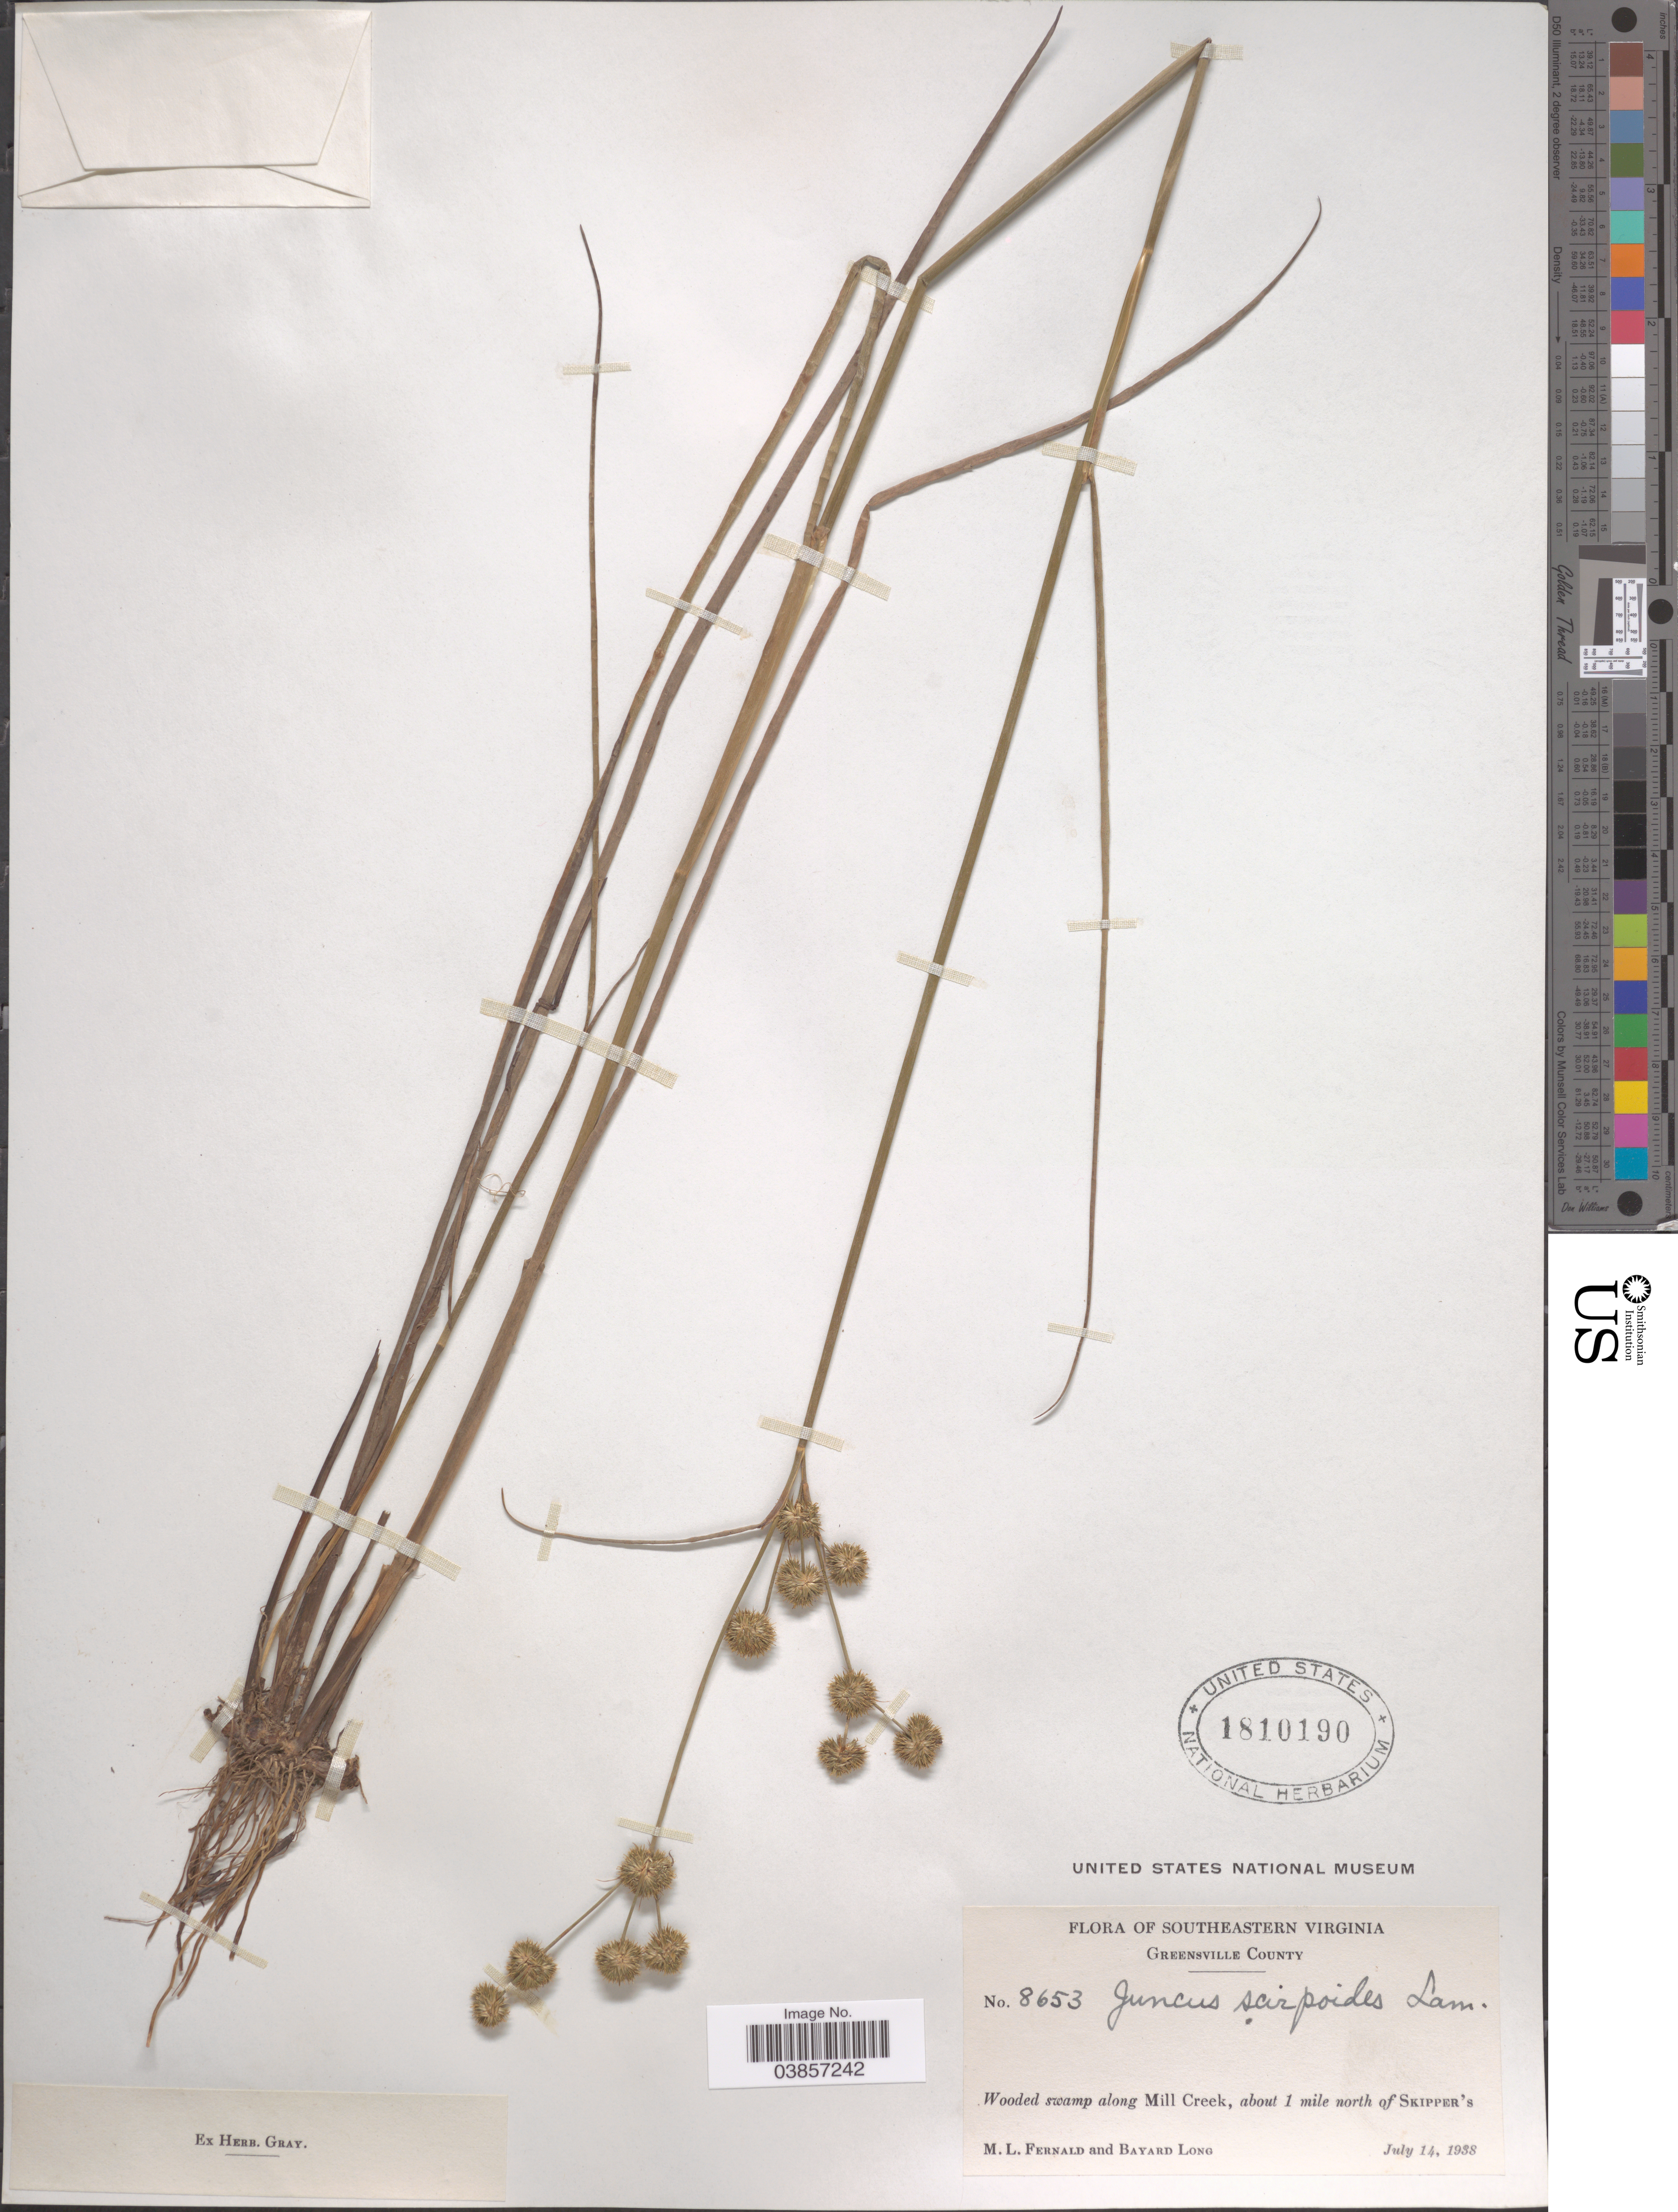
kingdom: Plantae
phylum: Tracheophyta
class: Liliopsida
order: Poales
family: Juncaceae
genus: Juncus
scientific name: Juncus scirpoides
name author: Lam.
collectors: M. L. Fernald & B. Long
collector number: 8653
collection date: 1938-07-14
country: United States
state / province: Virginia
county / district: Greensville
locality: Southeastern Virginia. Greensville County. Along Mill Creek, about 1 mile north of Skipper's.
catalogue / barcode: US 1810190